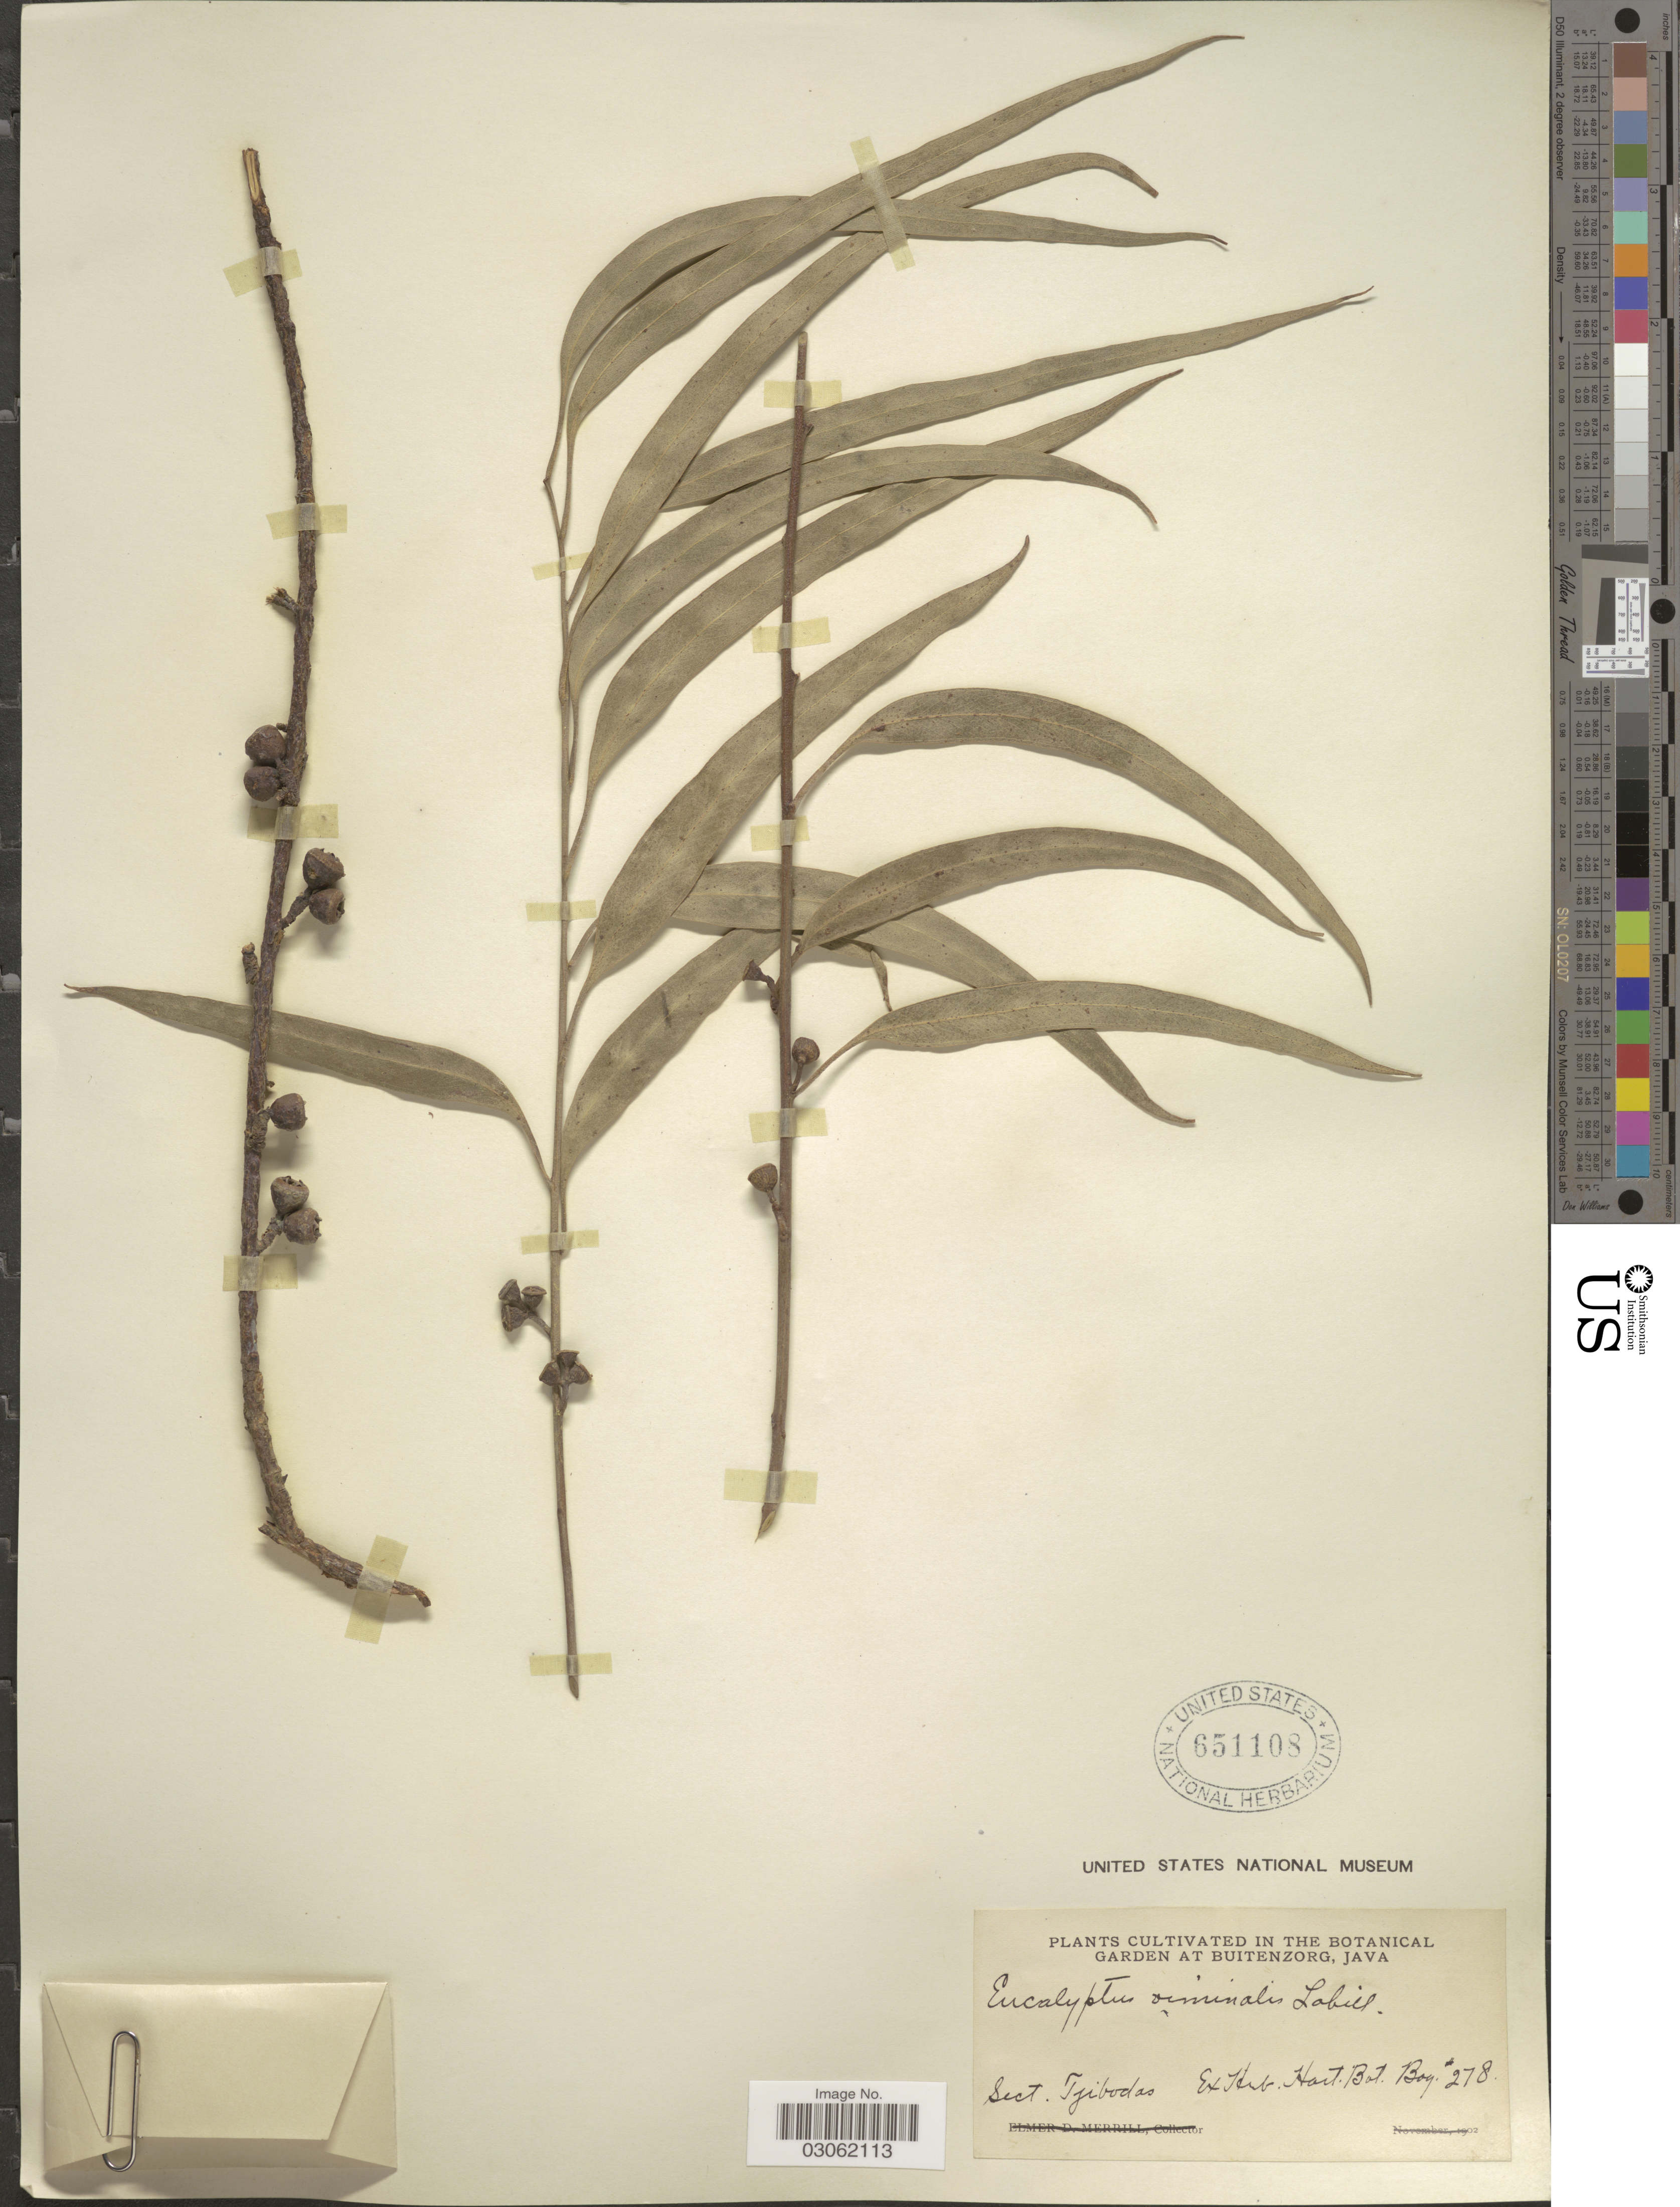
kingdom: Plantae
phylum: Tracheophyta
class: Magnoliopsida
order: Myrtales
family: Myrtaceae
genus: Eucalyptus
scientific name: Eucalyptus viminalis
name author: Labill.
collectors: ex herb. Hort. Bot. Bog.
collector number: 278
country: Indonesia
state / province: Java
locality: Cultivated in the Botanical Garden at Buitenzorg, Java. Sect. Tjibodas.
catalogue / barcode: US 651108